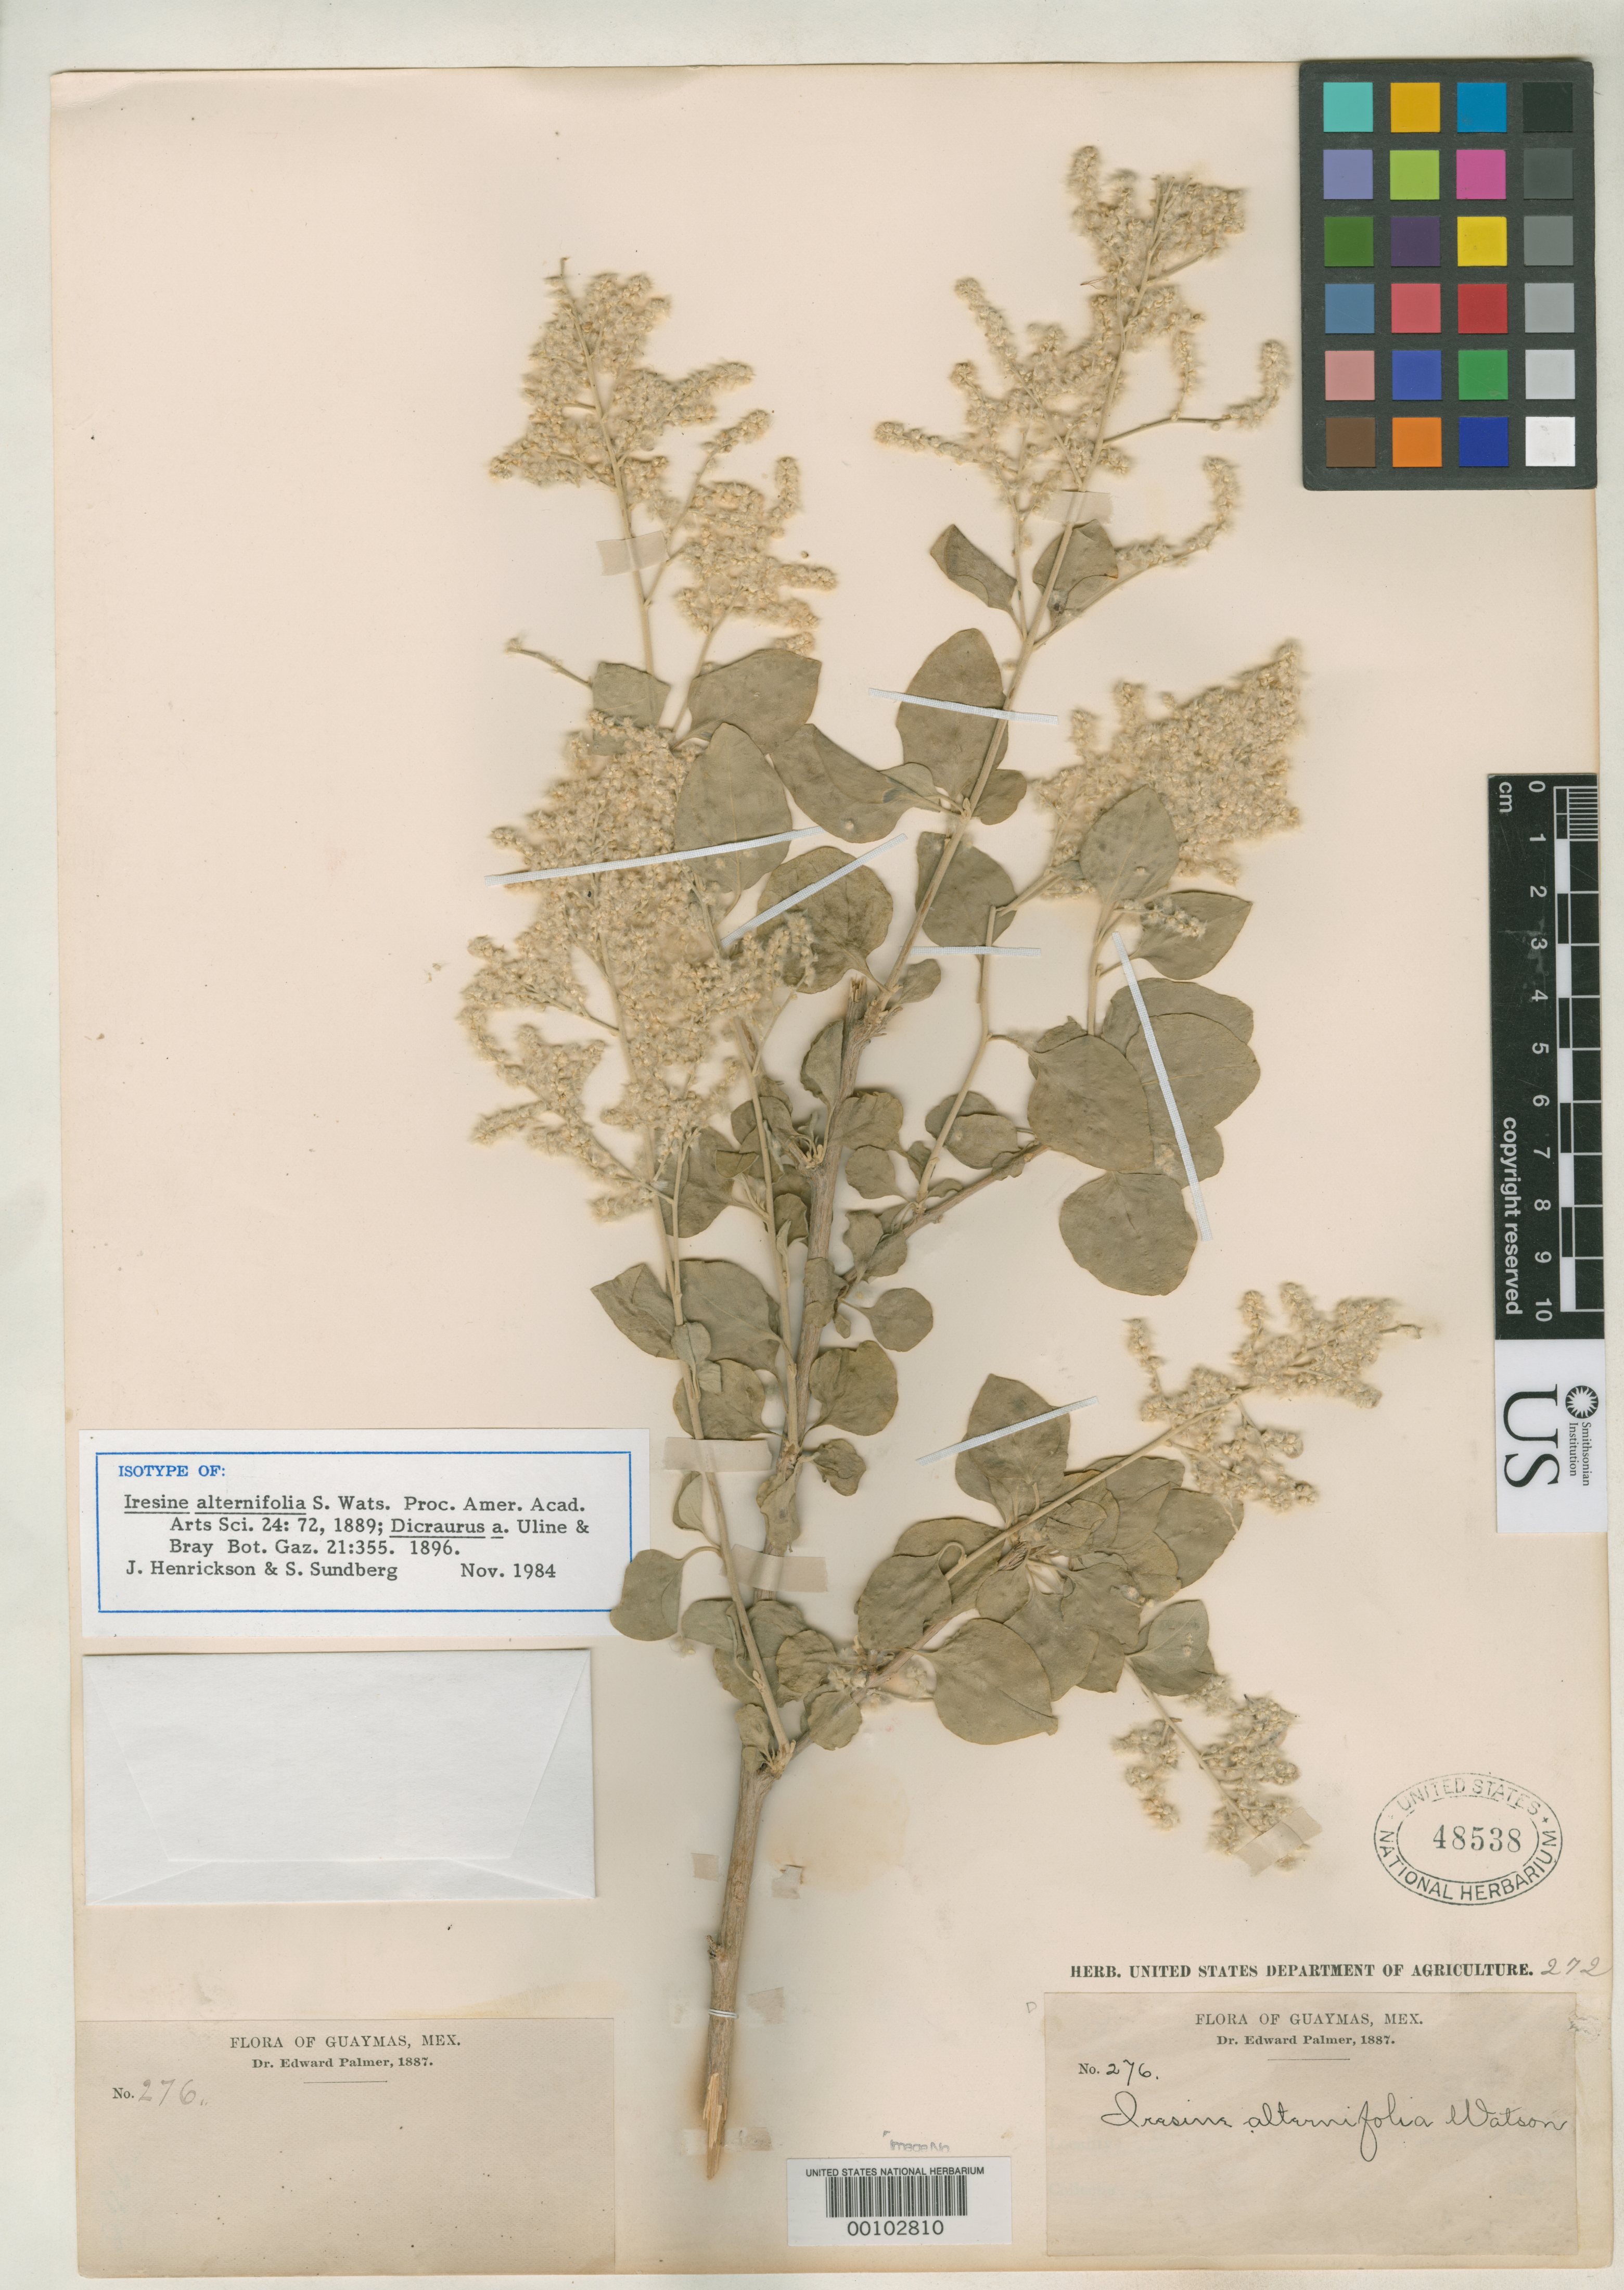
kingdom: Plantae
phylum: Tracheophyta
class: Magnoliopsida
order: Caryophyllales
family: Amaranthaceae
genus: Iresine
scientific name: Iresine alternifolia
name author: S. Watson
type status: Type Collection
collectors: E. Palmer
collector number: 276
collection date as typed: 1887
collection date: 1887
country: Mexico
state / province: Sonora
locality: Guaymas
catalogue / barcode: US 48538